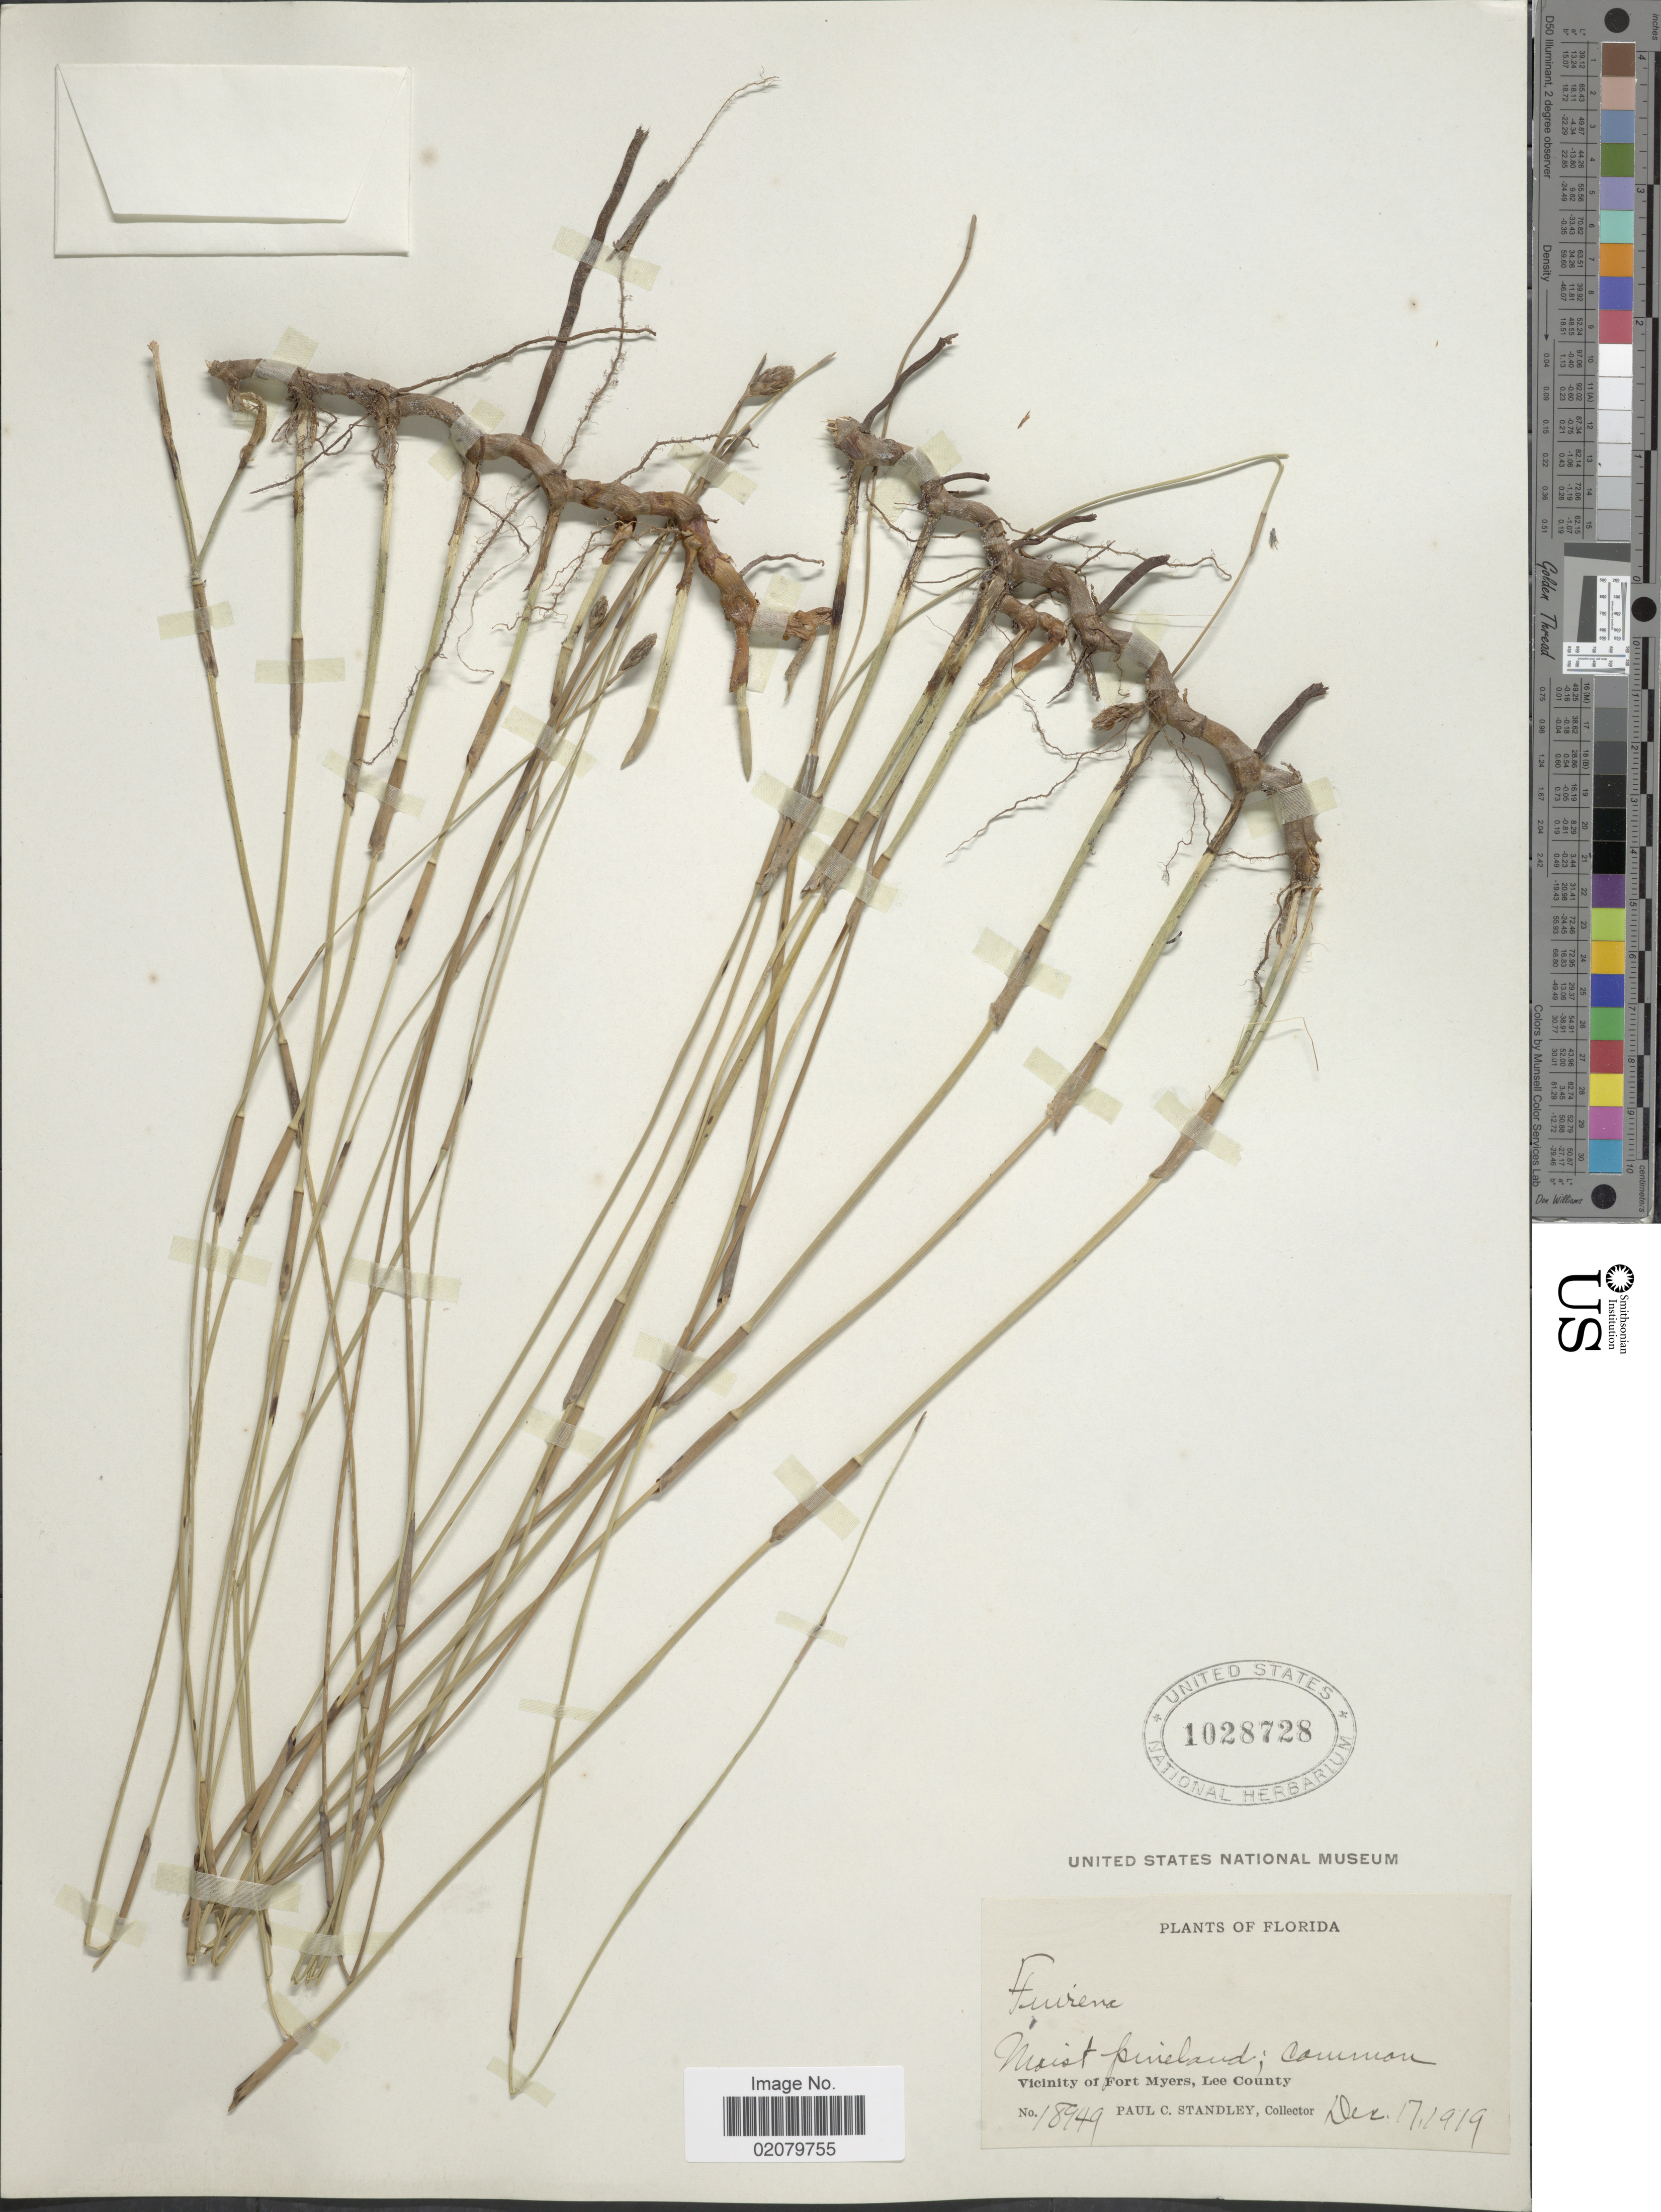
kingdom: Plantae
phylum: Tracheophyta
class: Liliopsida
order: Poales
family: Cyperaceae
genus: Fuirena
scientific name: Fuirena scirpoidea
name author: Michx.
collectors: P. C. Standley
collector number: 18949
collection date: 1919-12-17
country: United States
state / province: Florida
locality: Vicinity of Fort Myers, Lee County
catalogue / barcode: US 1028728